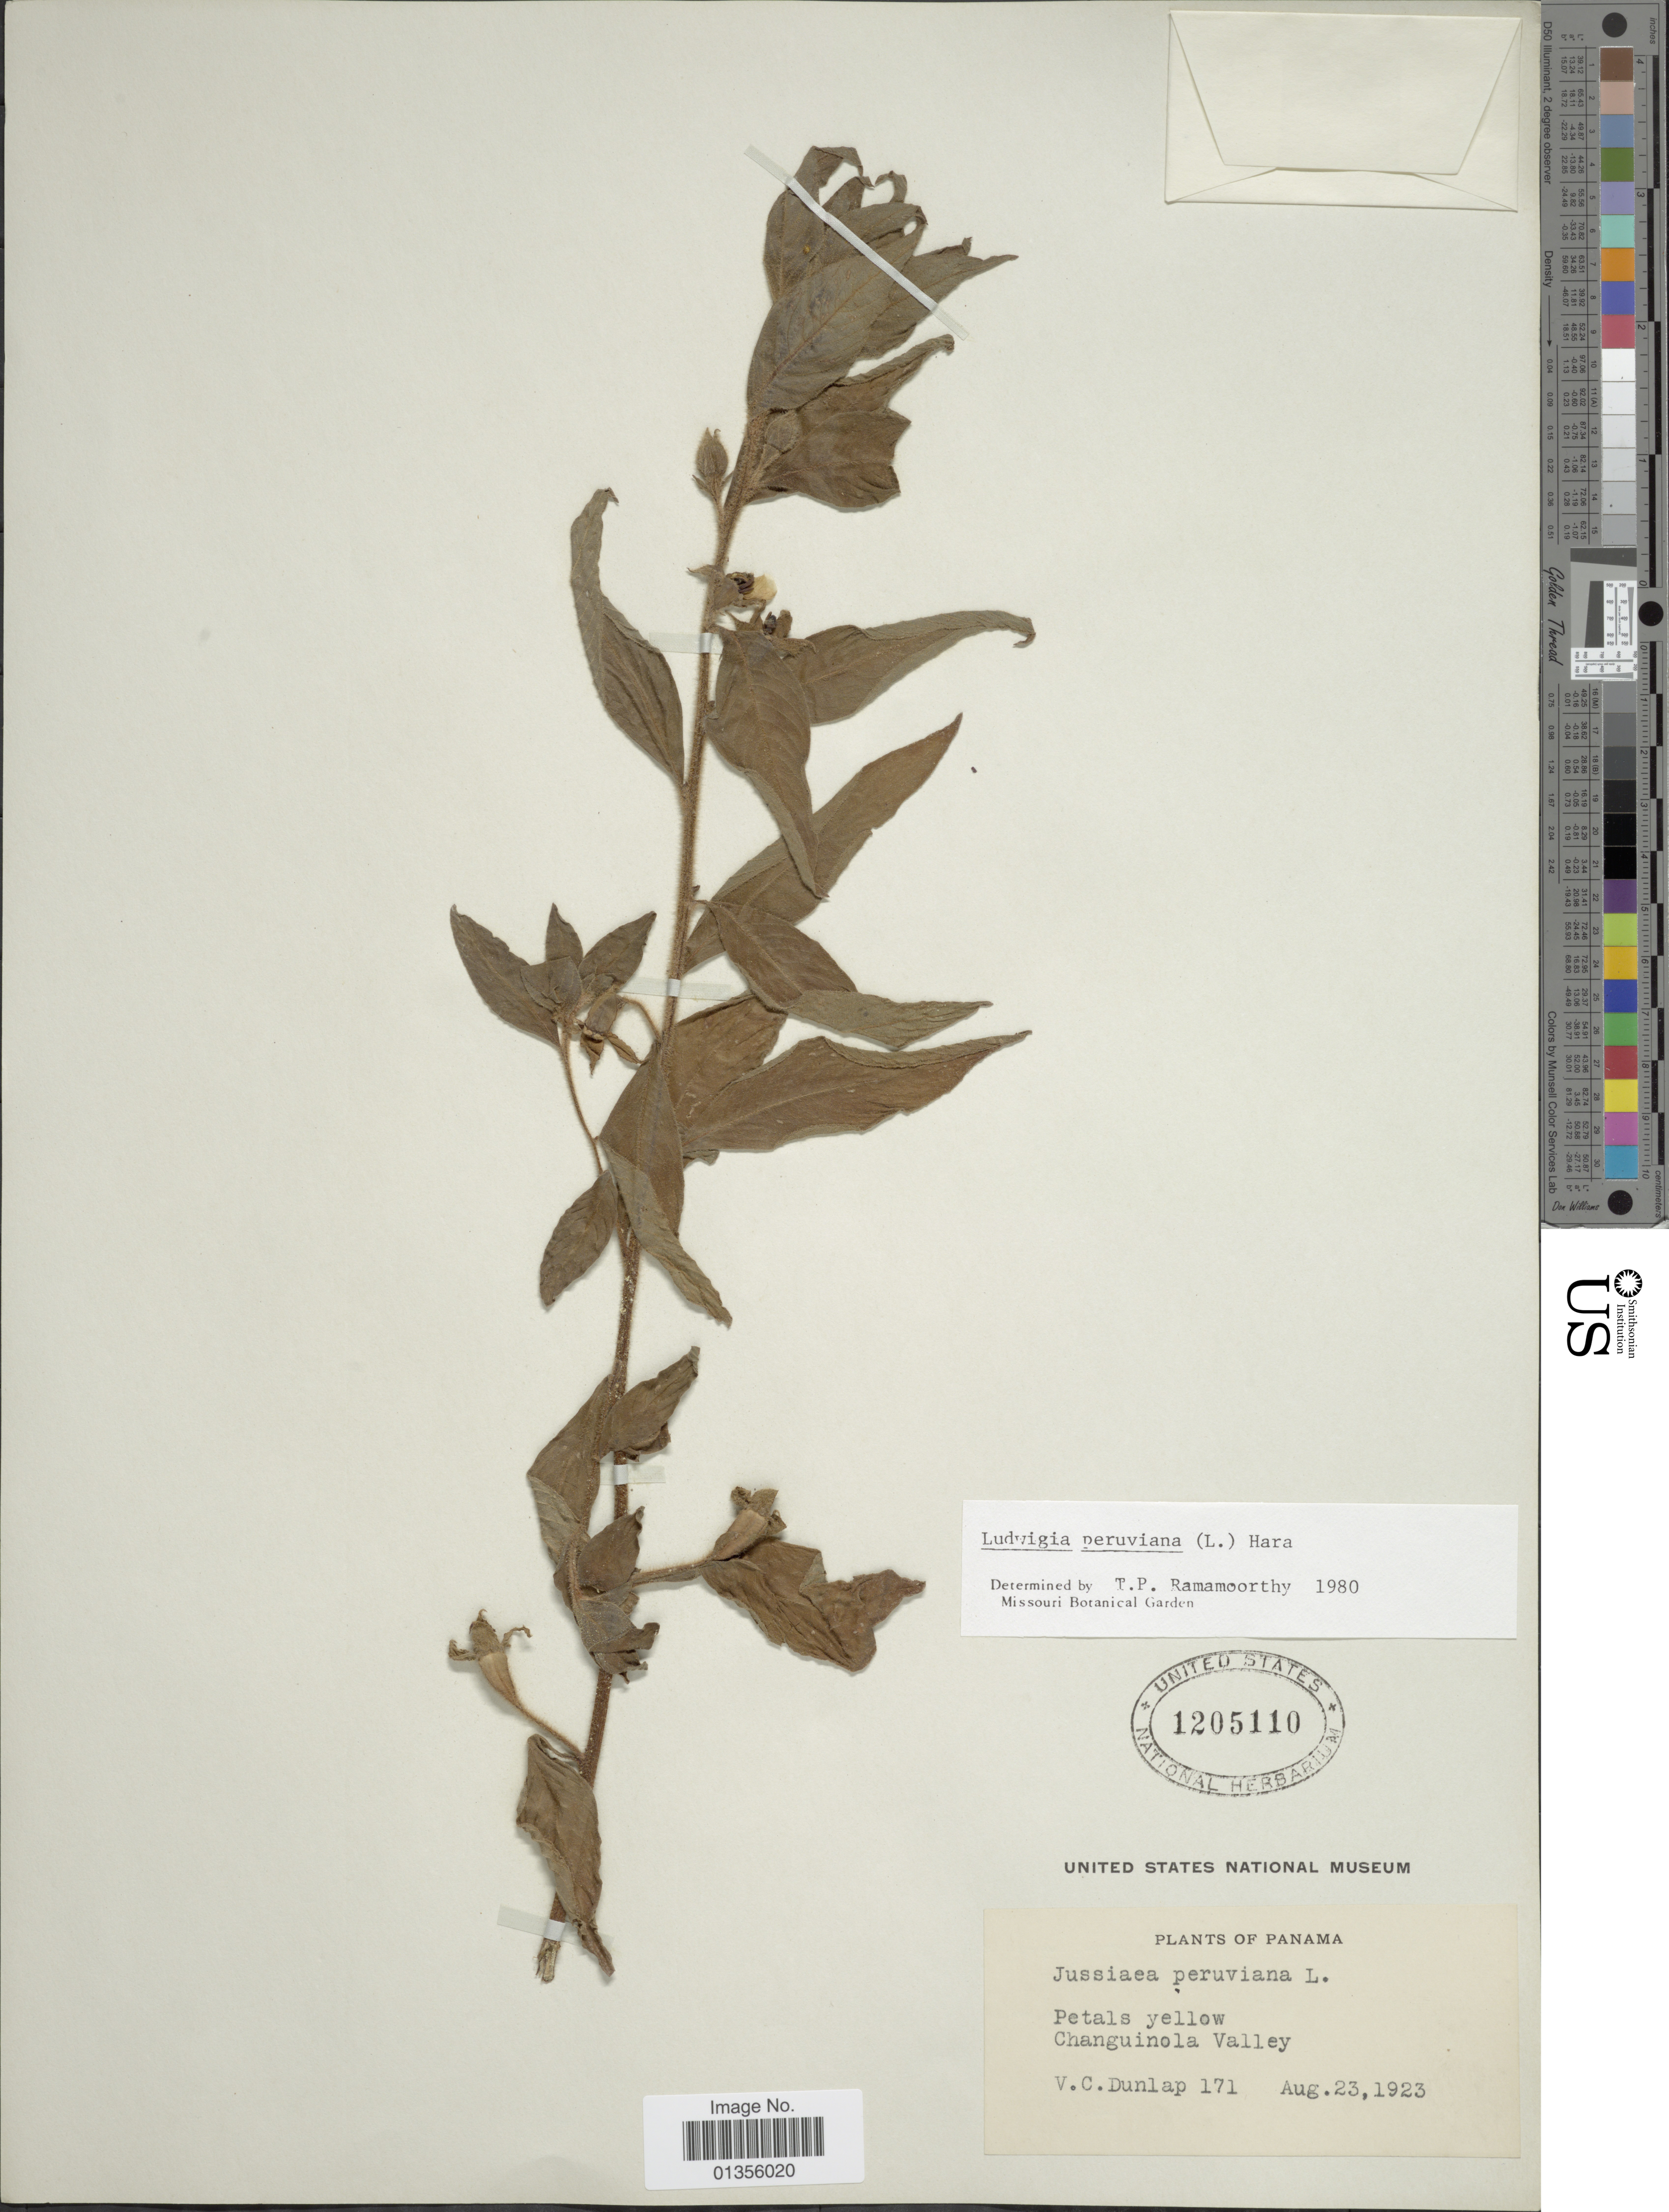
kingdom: Plantae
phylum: Tracheophyta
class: Magnoliopsida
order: Myrtales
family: Onagraceae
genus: Ludwigia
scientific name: Ludwigia peruviana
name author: (L.) H. Hara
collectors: V. C. Dunlap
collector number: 171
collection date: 1923-08-23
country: Panama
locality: Changuinola Valley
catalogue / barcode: US 1205110